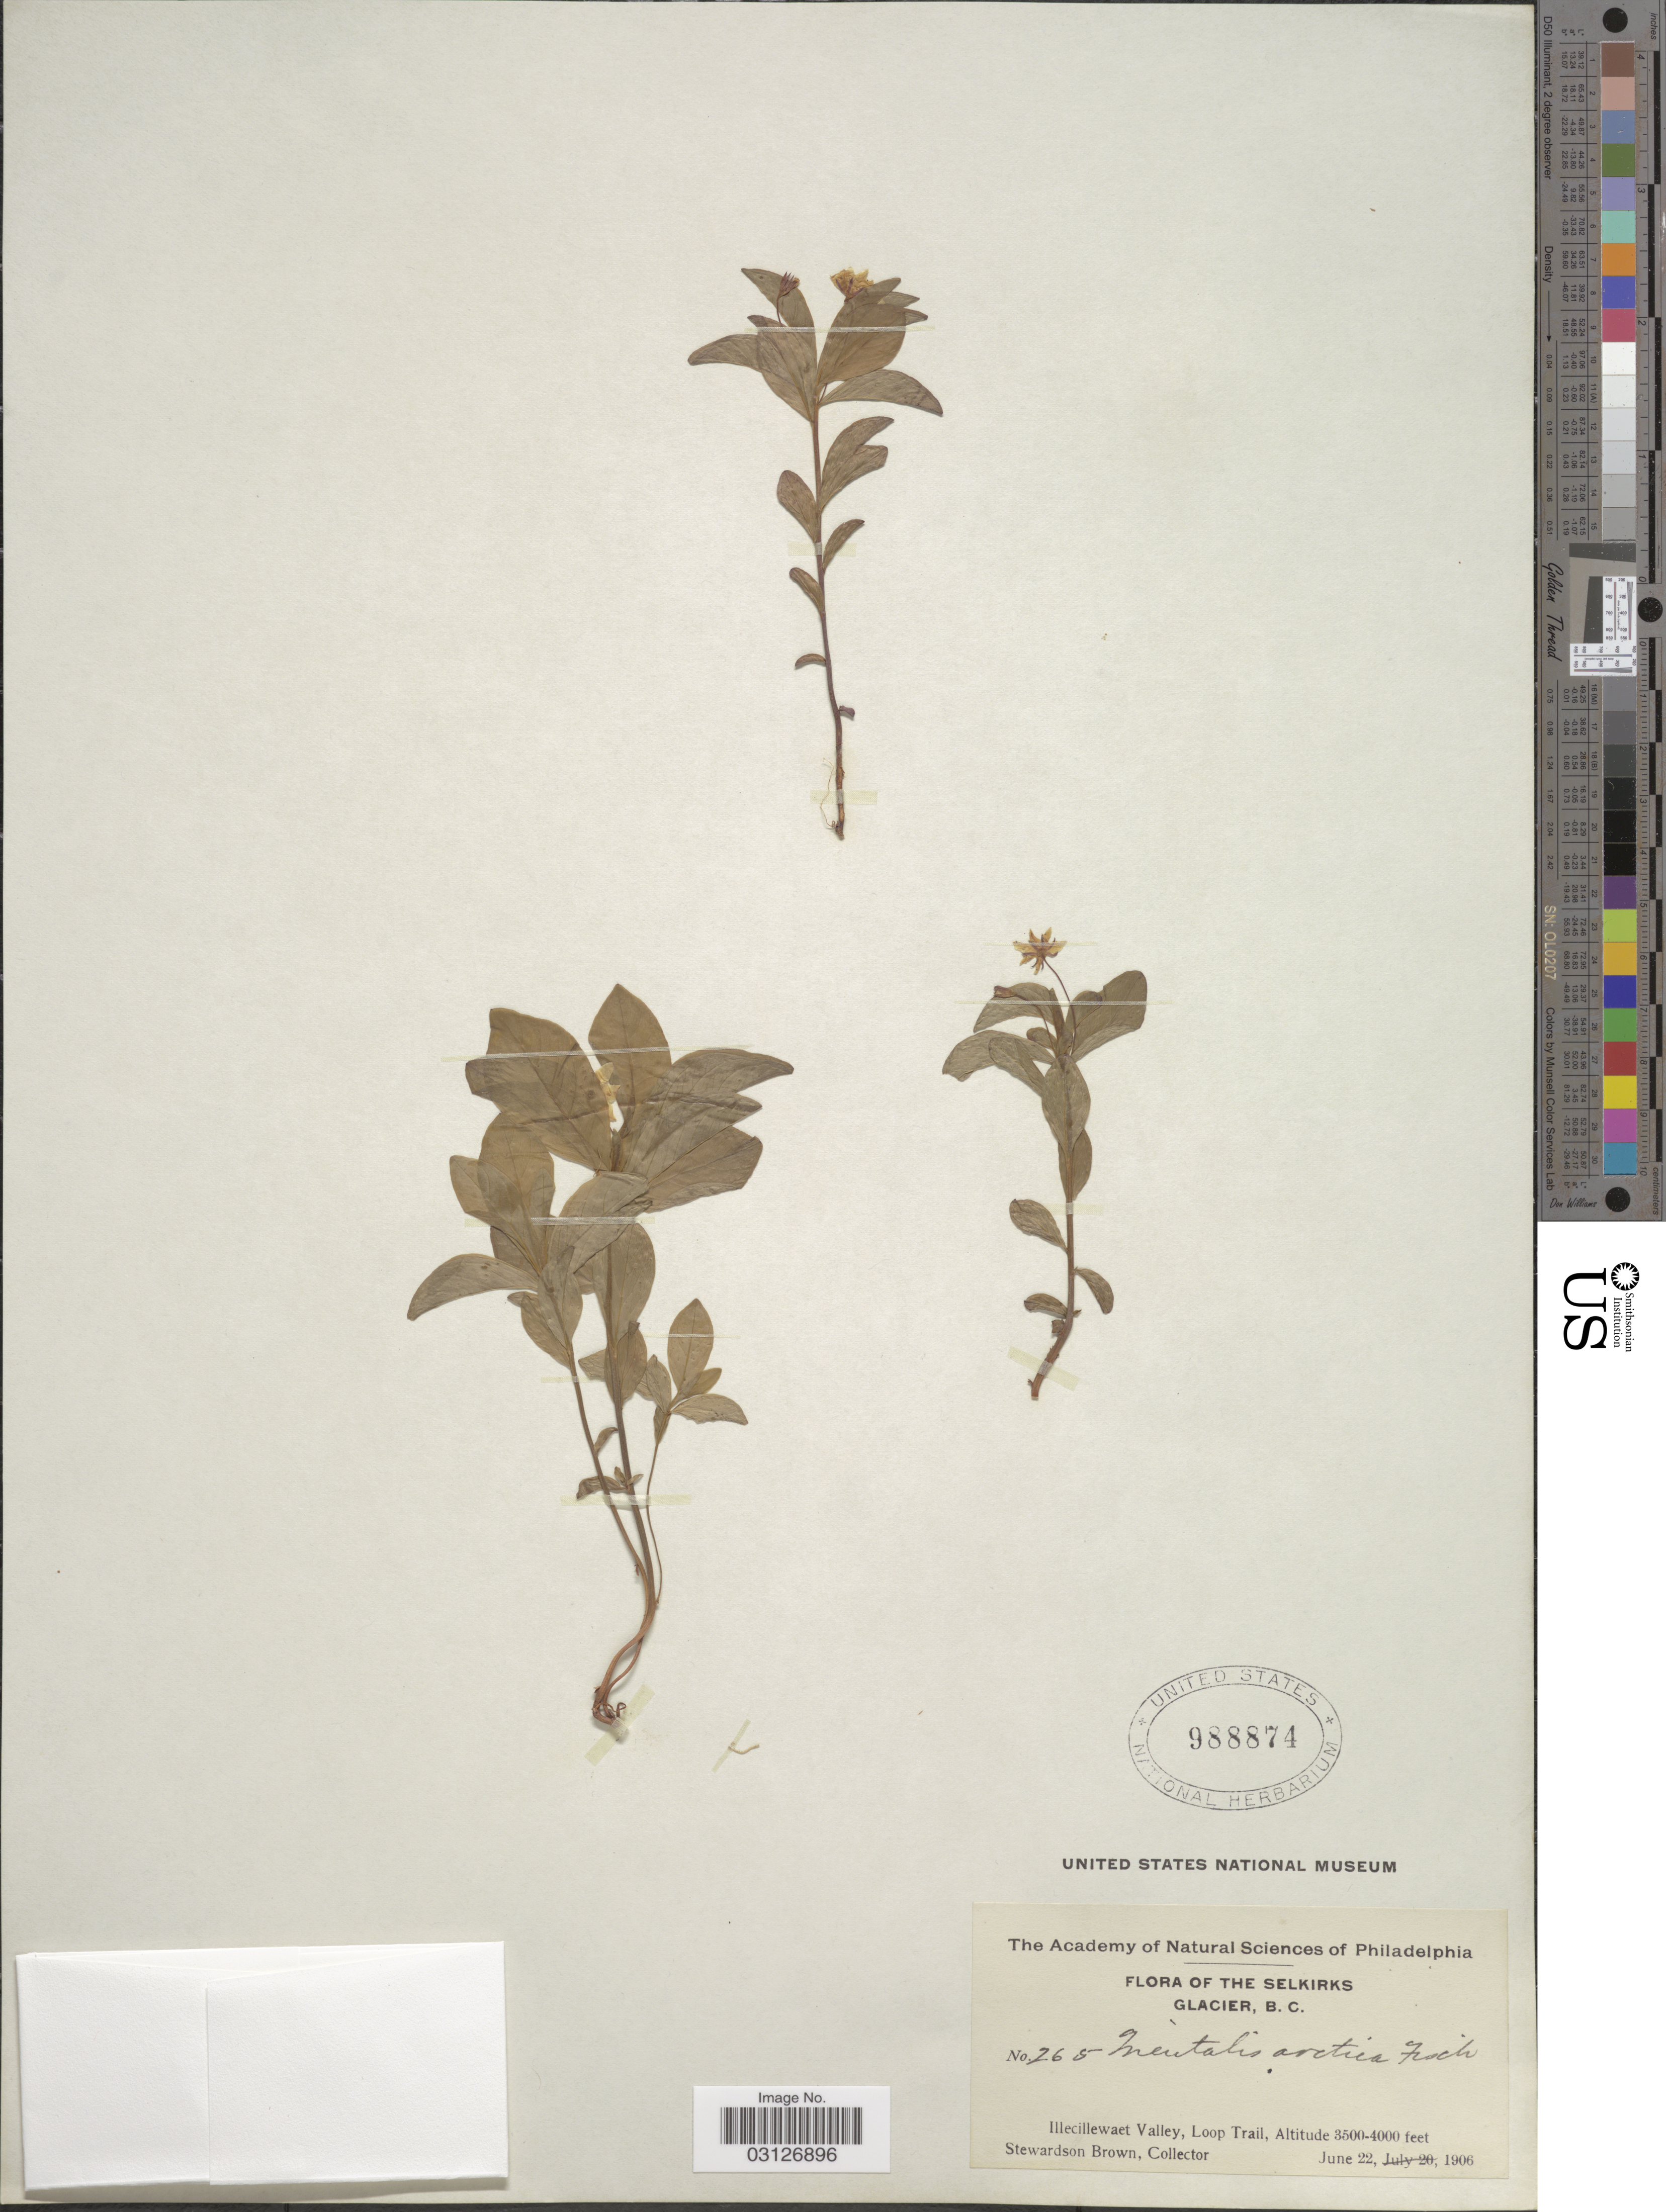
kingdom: Plantae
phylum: Tracheophyta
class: Magnoliopsida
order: Ericales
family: Primulaceae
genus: Trientalis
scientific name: Trientalis arctica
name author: Fisch. ex Hook.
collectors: S. Brown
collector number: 265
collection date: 1906-06-22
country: Canada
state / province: British Columbia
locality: The Selkirks. Glacier, B. C. Illecillewaet Valley, Loop Trail.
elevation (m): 1067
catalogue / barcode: US 988874